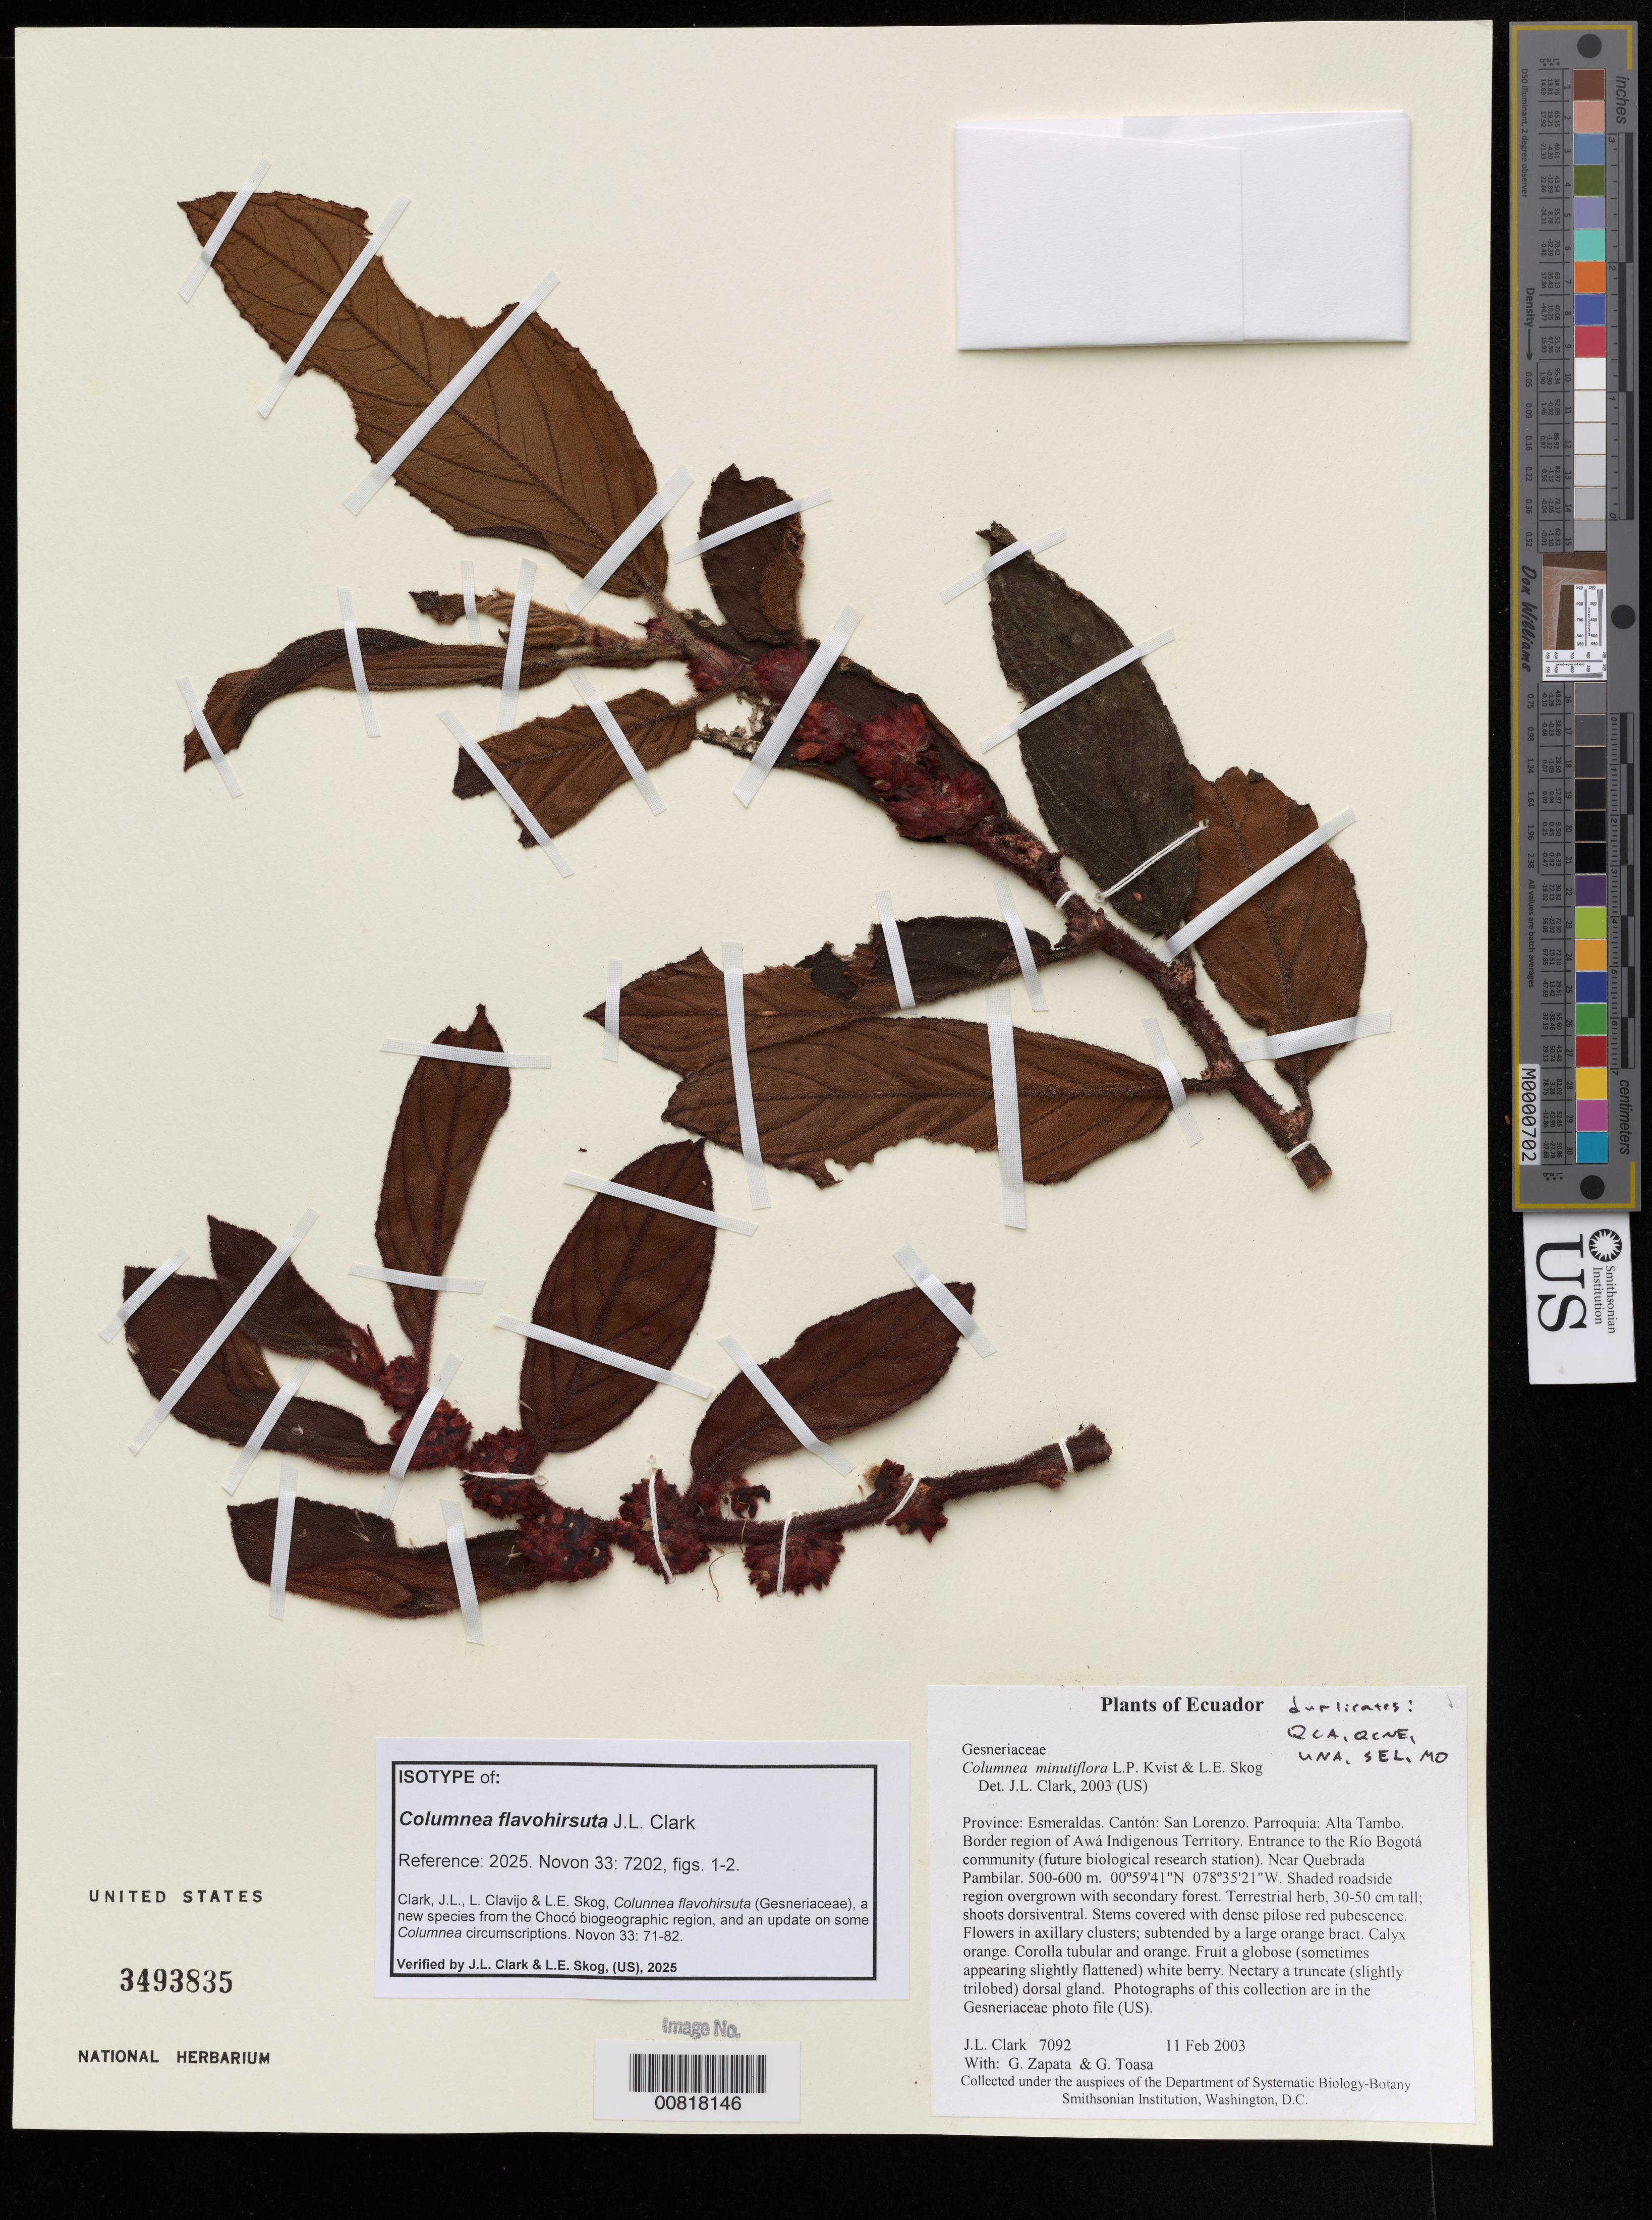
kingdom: Plantae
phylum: Tracheophyta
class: Magnoliopsida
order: Lamiales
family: Gesneriaceae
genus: Columnea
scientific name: Columnea flavohirsuta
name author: J.L. Clark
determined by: Clark, J. L.; Skog, Laurence E.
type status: Isotype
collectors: J. L. Clark, G. Zapata & G. Toasa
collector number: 7092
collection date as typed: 11 Feb 2003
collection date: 2003-02-11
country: Ecuador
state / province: Esmeraldas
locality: San Lorenzo. Parroquia: Alta Tambo. Border region of Awá Indigenous Territory. Entrance to the Río Bogotá community (future biological research station). Near Quebrada Pambilar.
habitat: Shaded roadside region overgrown with secondary forest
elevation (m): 500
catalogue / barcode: US 3493835